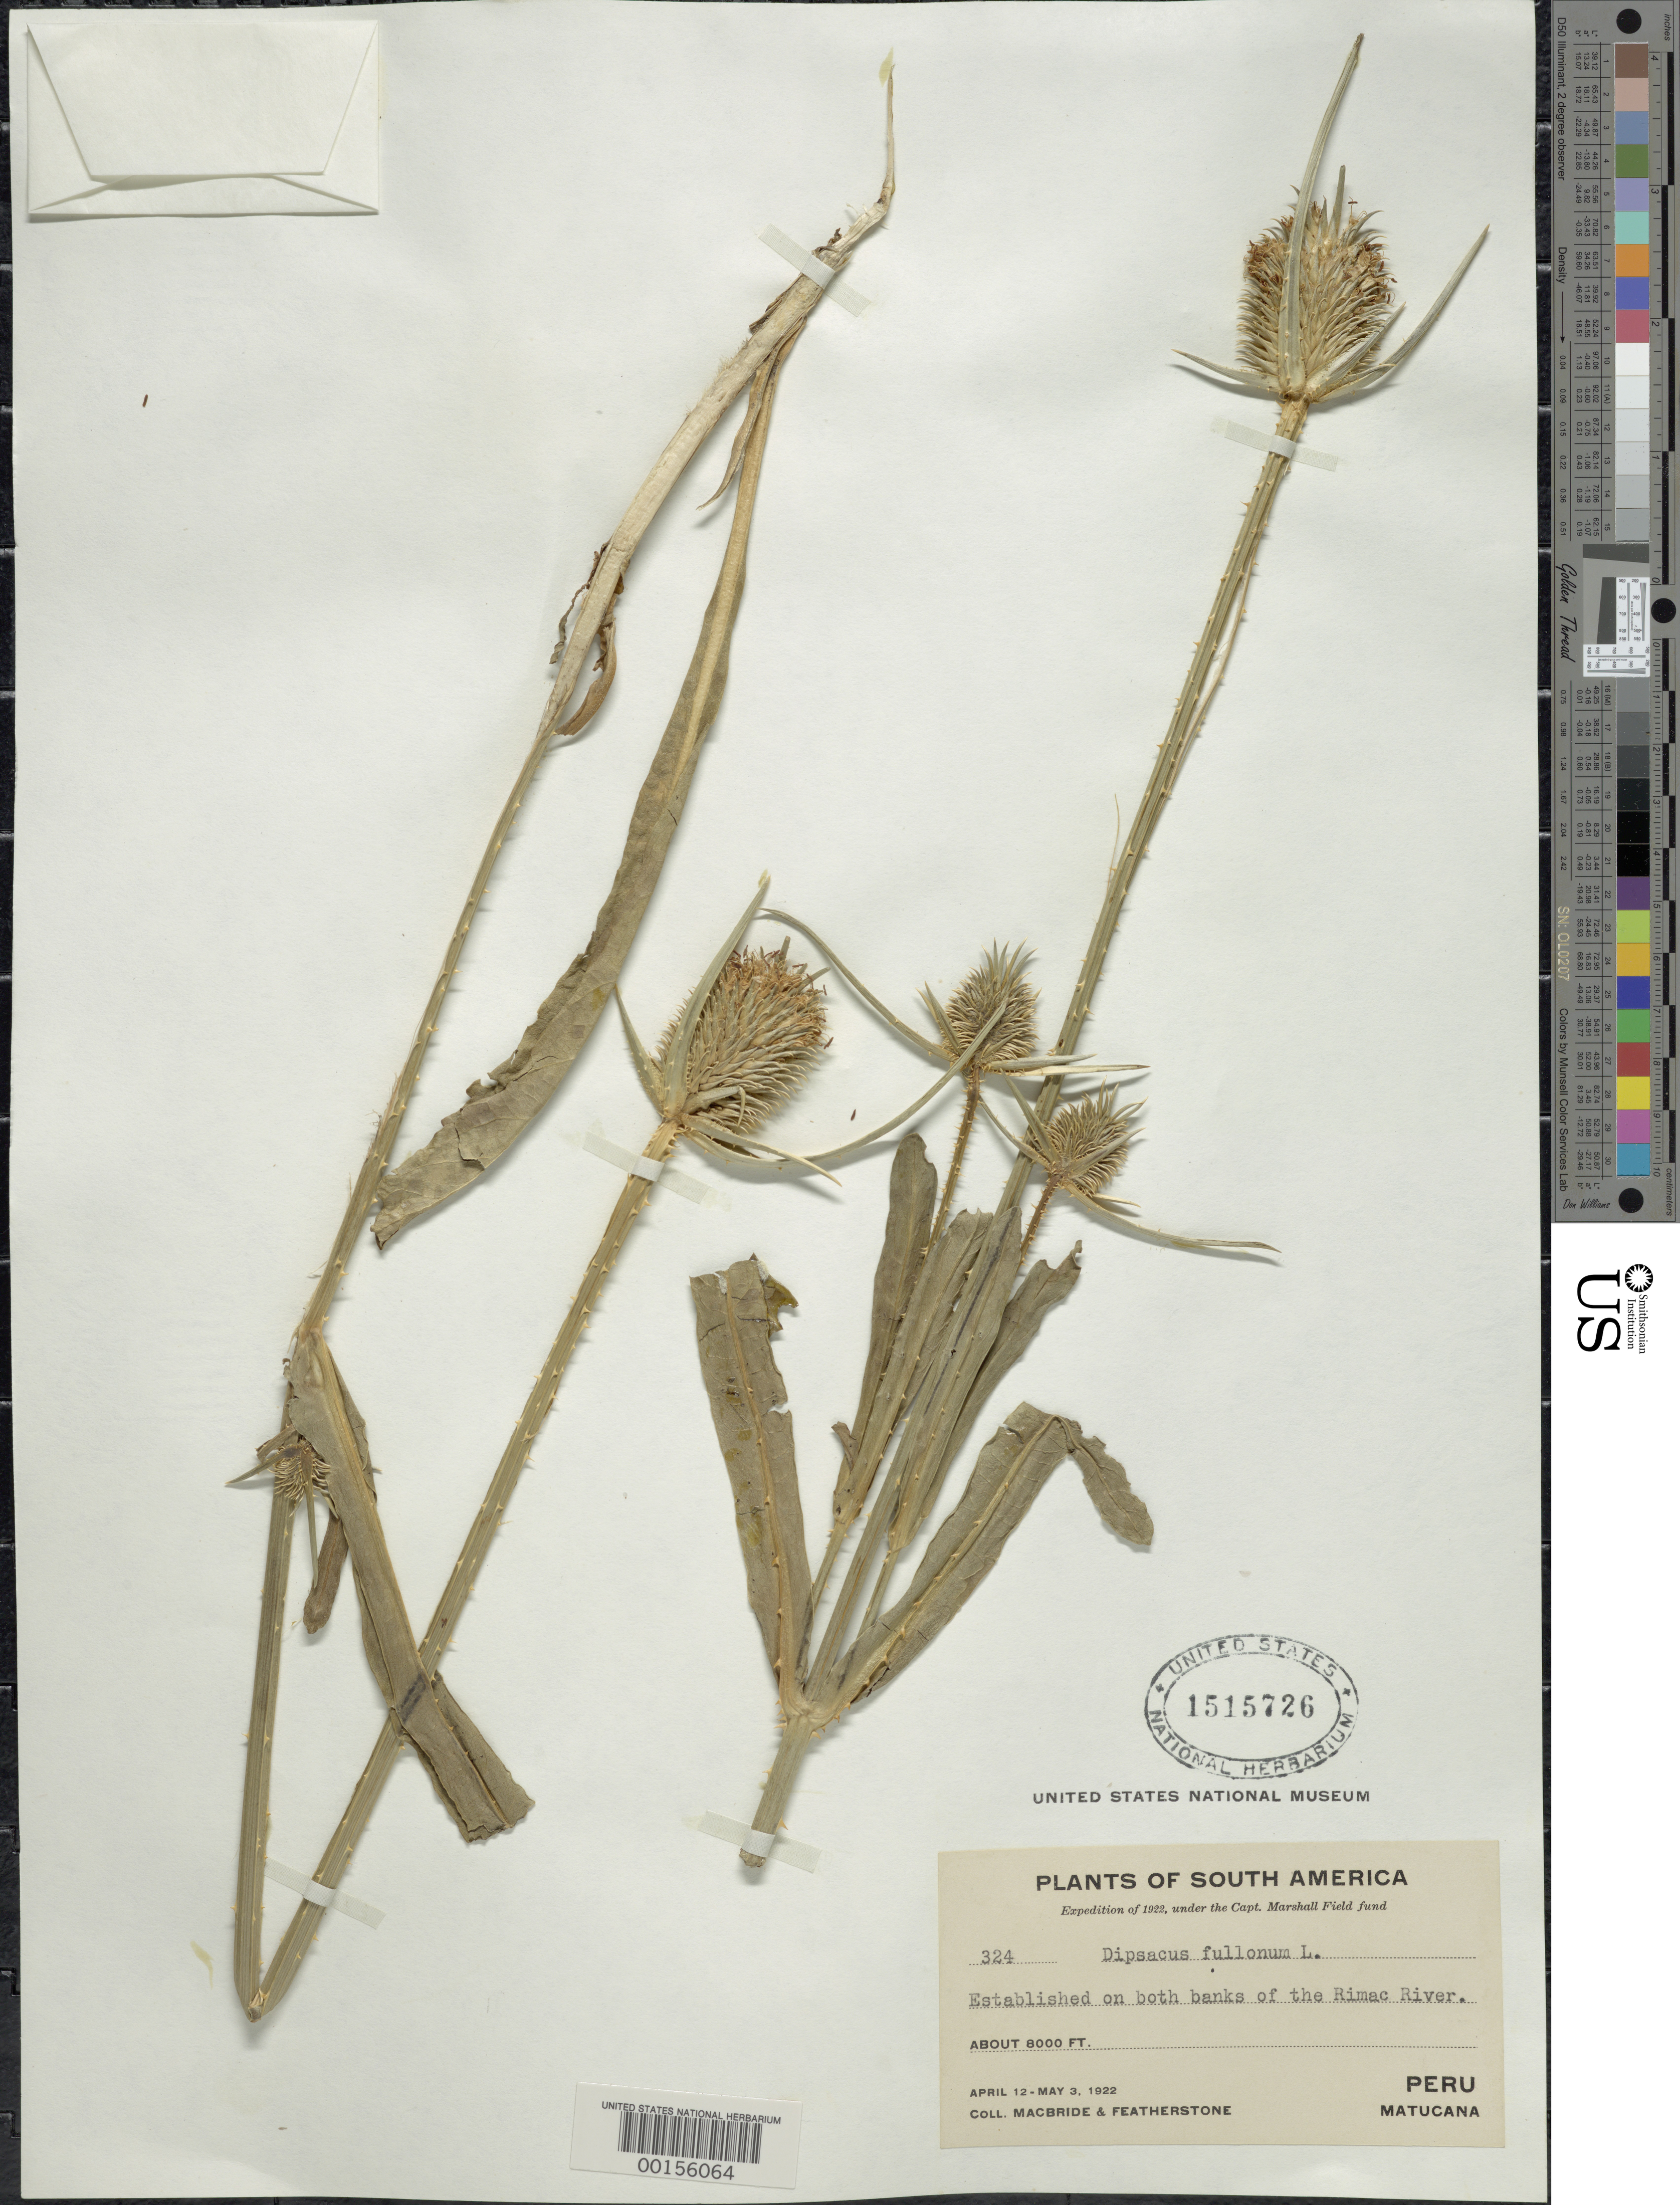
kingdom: Plantae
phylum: Tracheophyta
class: Magnoliopsida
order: Dipsacales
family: Caprifoliaceae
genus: Dipsacus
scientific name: Dipsacus fullonum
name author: L.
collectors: J. F. Macbride & -. Featherstone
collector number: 324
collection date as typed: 12 Apr 1922 to 03 May 1922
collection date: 1922-04-12/1922-05-03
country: Peru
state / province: Lima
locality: Matucana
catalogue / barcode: US 1515726